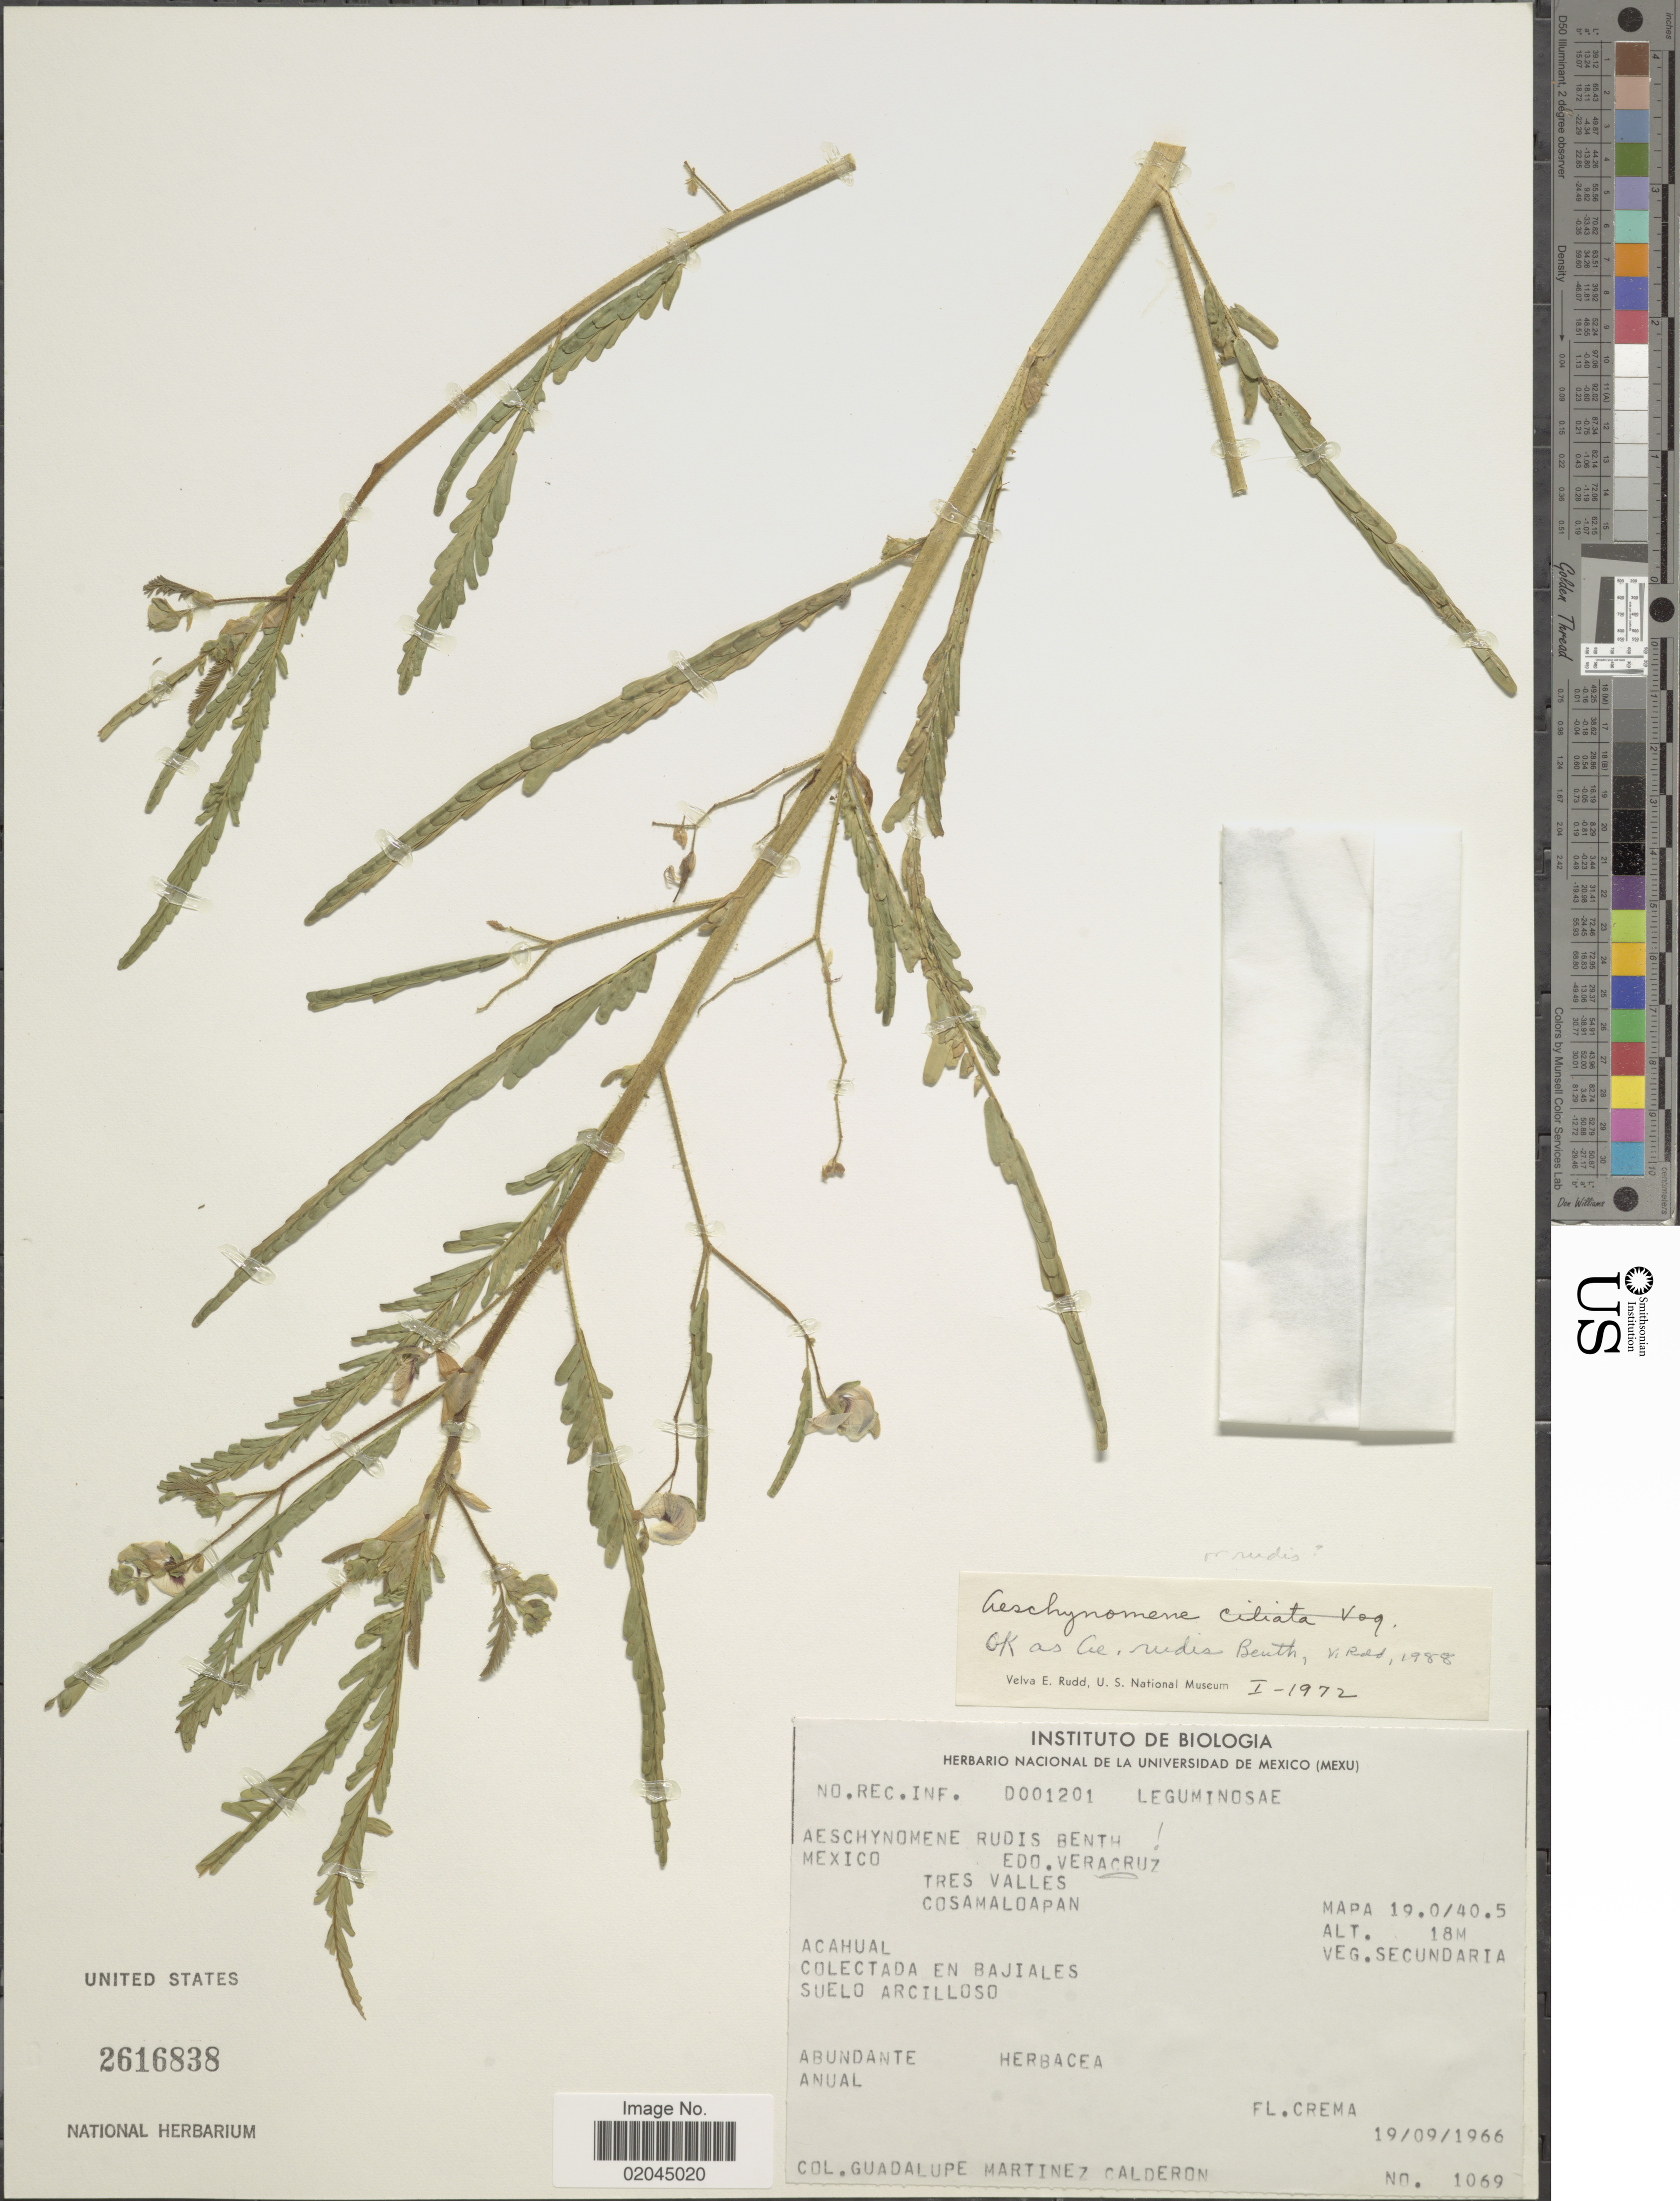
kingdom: Plantae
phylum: Tracheophyta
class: Magnoliopsida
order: Fabales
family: Fabaceae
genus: Aeschynomene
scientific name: Aeschynomene rudis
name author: Benth.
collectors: G. Martinez-C.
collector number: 1069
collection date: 1966-09-19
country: Mexico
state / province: Veracruz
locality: Mexico, Edo. Veracruz, Tres Valles, Cosamaloapan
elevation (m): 18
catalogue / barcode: US 2616838